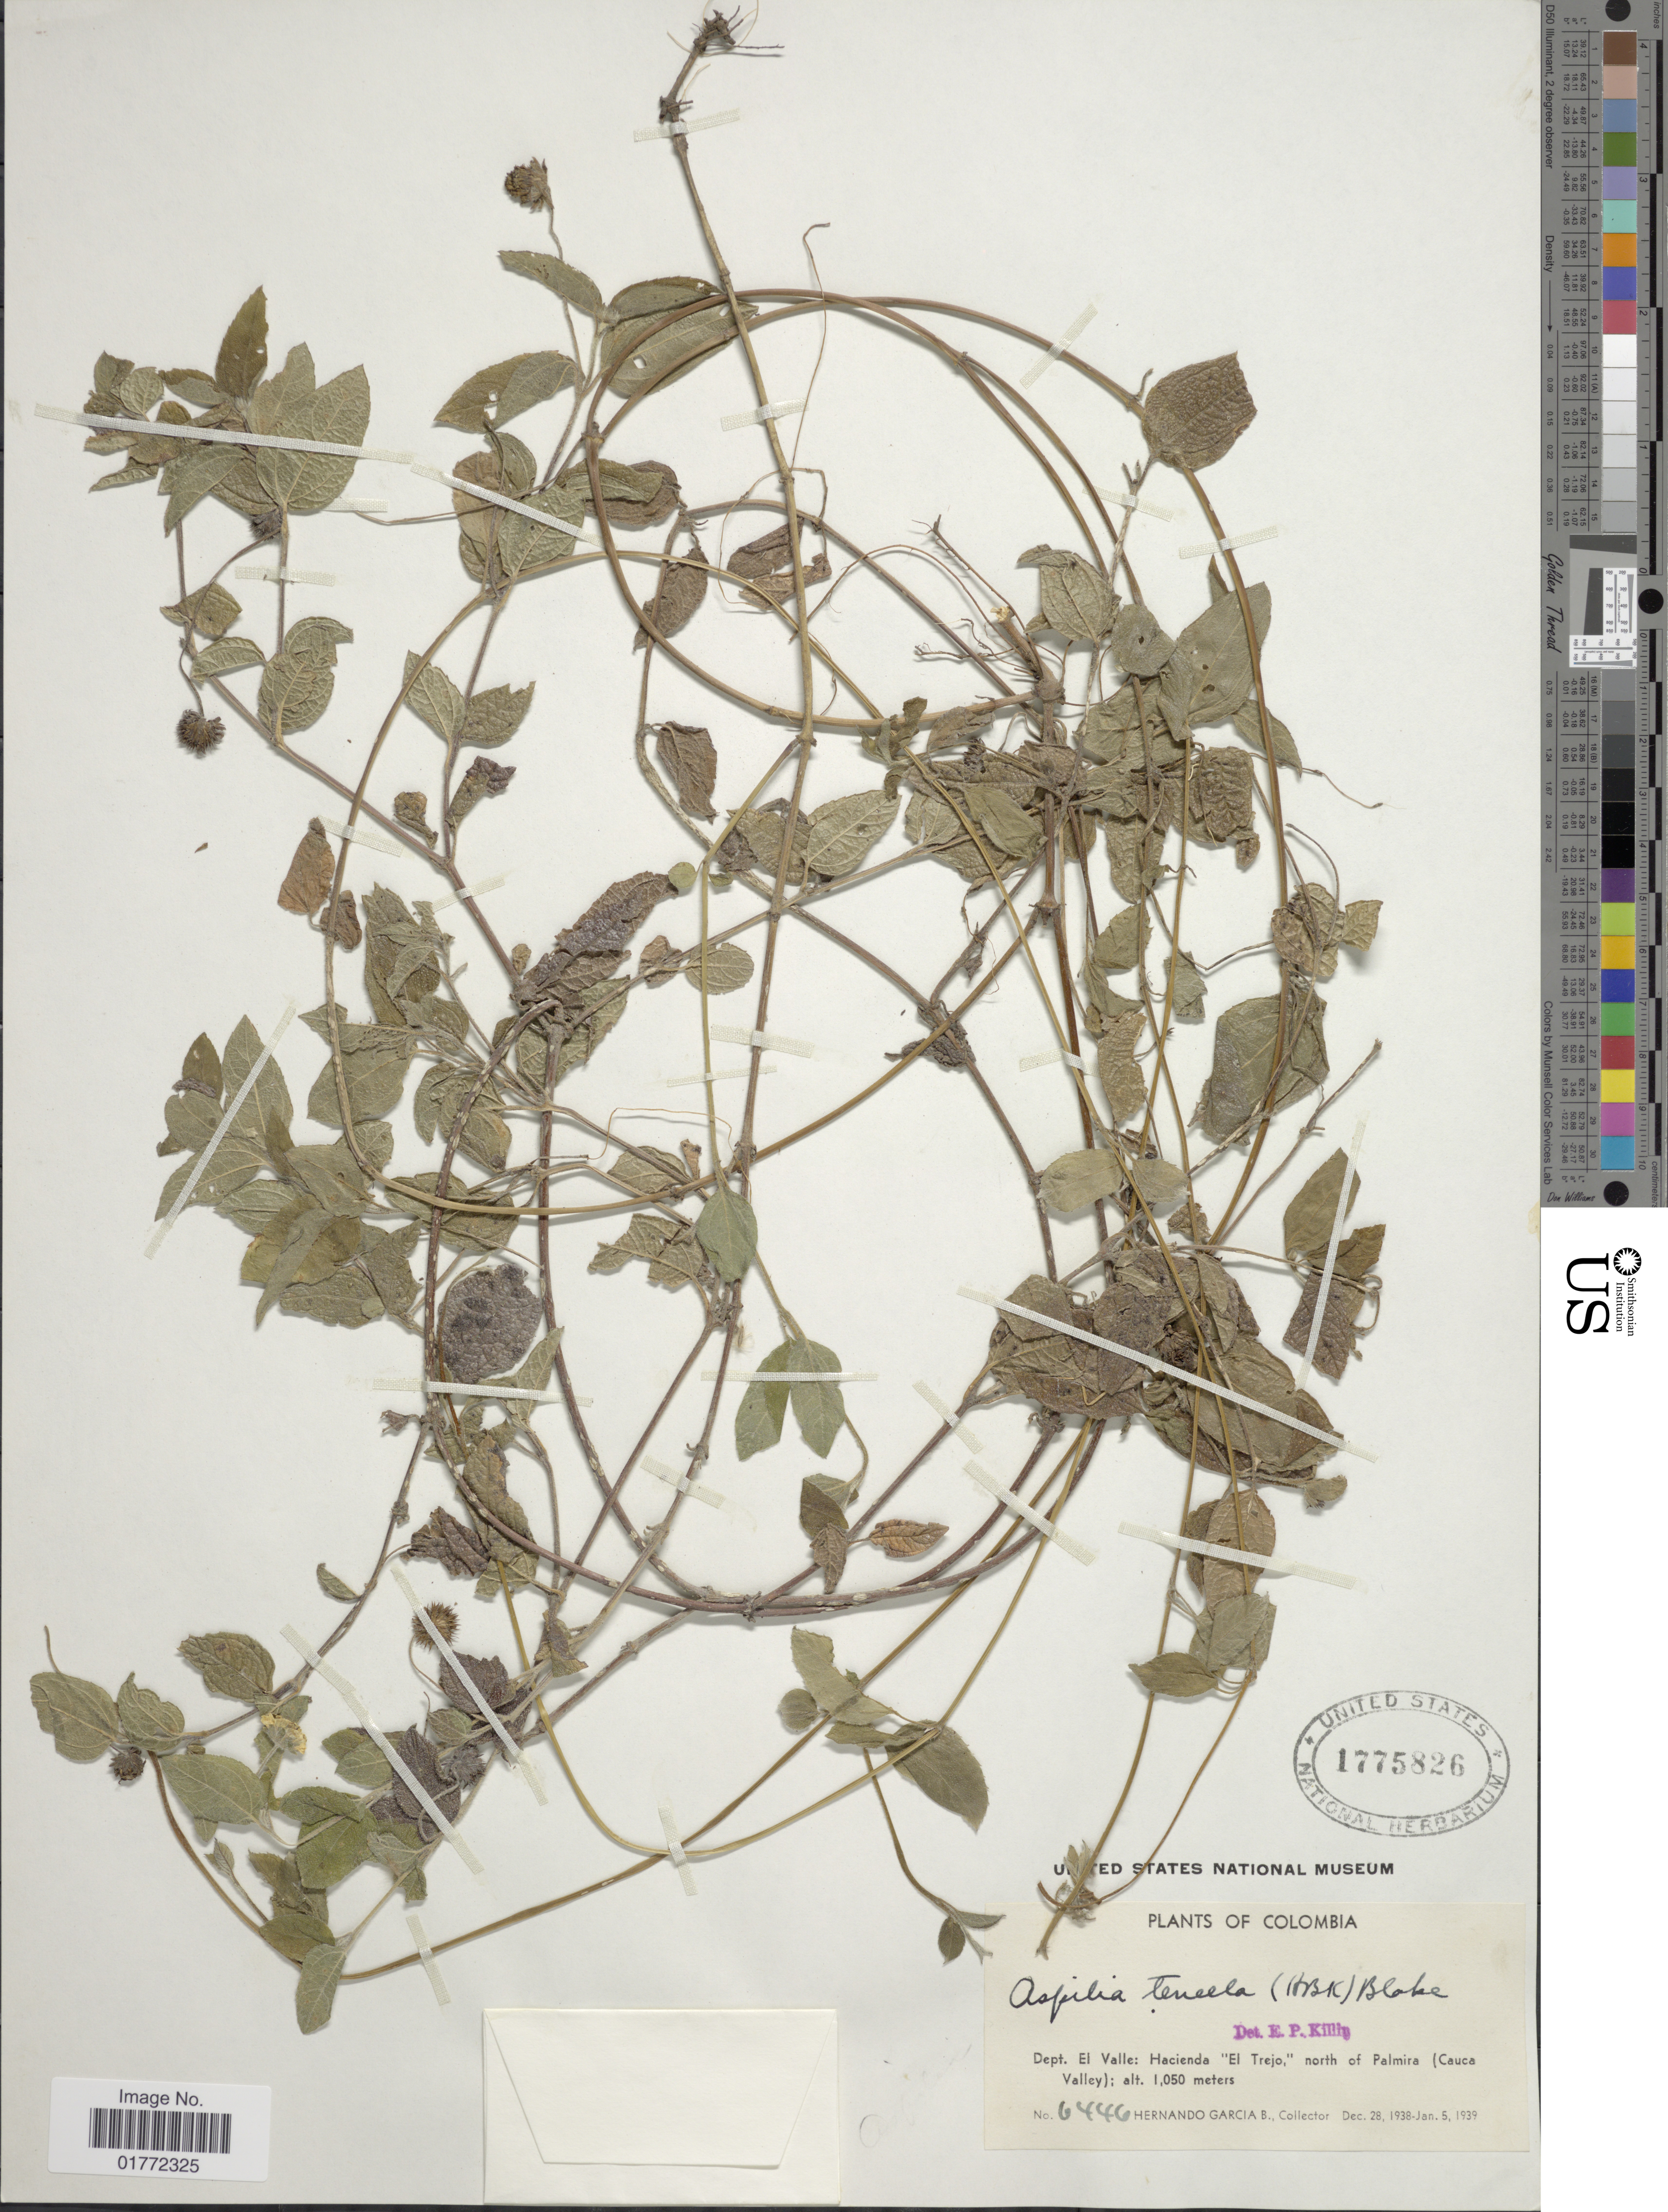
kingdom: Plantae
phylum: Tracheophyta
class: Magnoliopsida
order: Asterales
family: Asteraceae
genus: Eleutheranthera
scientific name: Eleutheranthera tenella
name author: (Kunth) H. Rob.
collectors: H. García Barriga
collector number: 6446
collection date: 1938-12-28/1939-01-05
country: Colombia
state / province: Valle del Cauca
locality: Dept. El Valle: Hacienda "El Trejo", north of Palmira (Cauca Valley)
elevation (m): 1050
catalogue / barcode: US 1775826